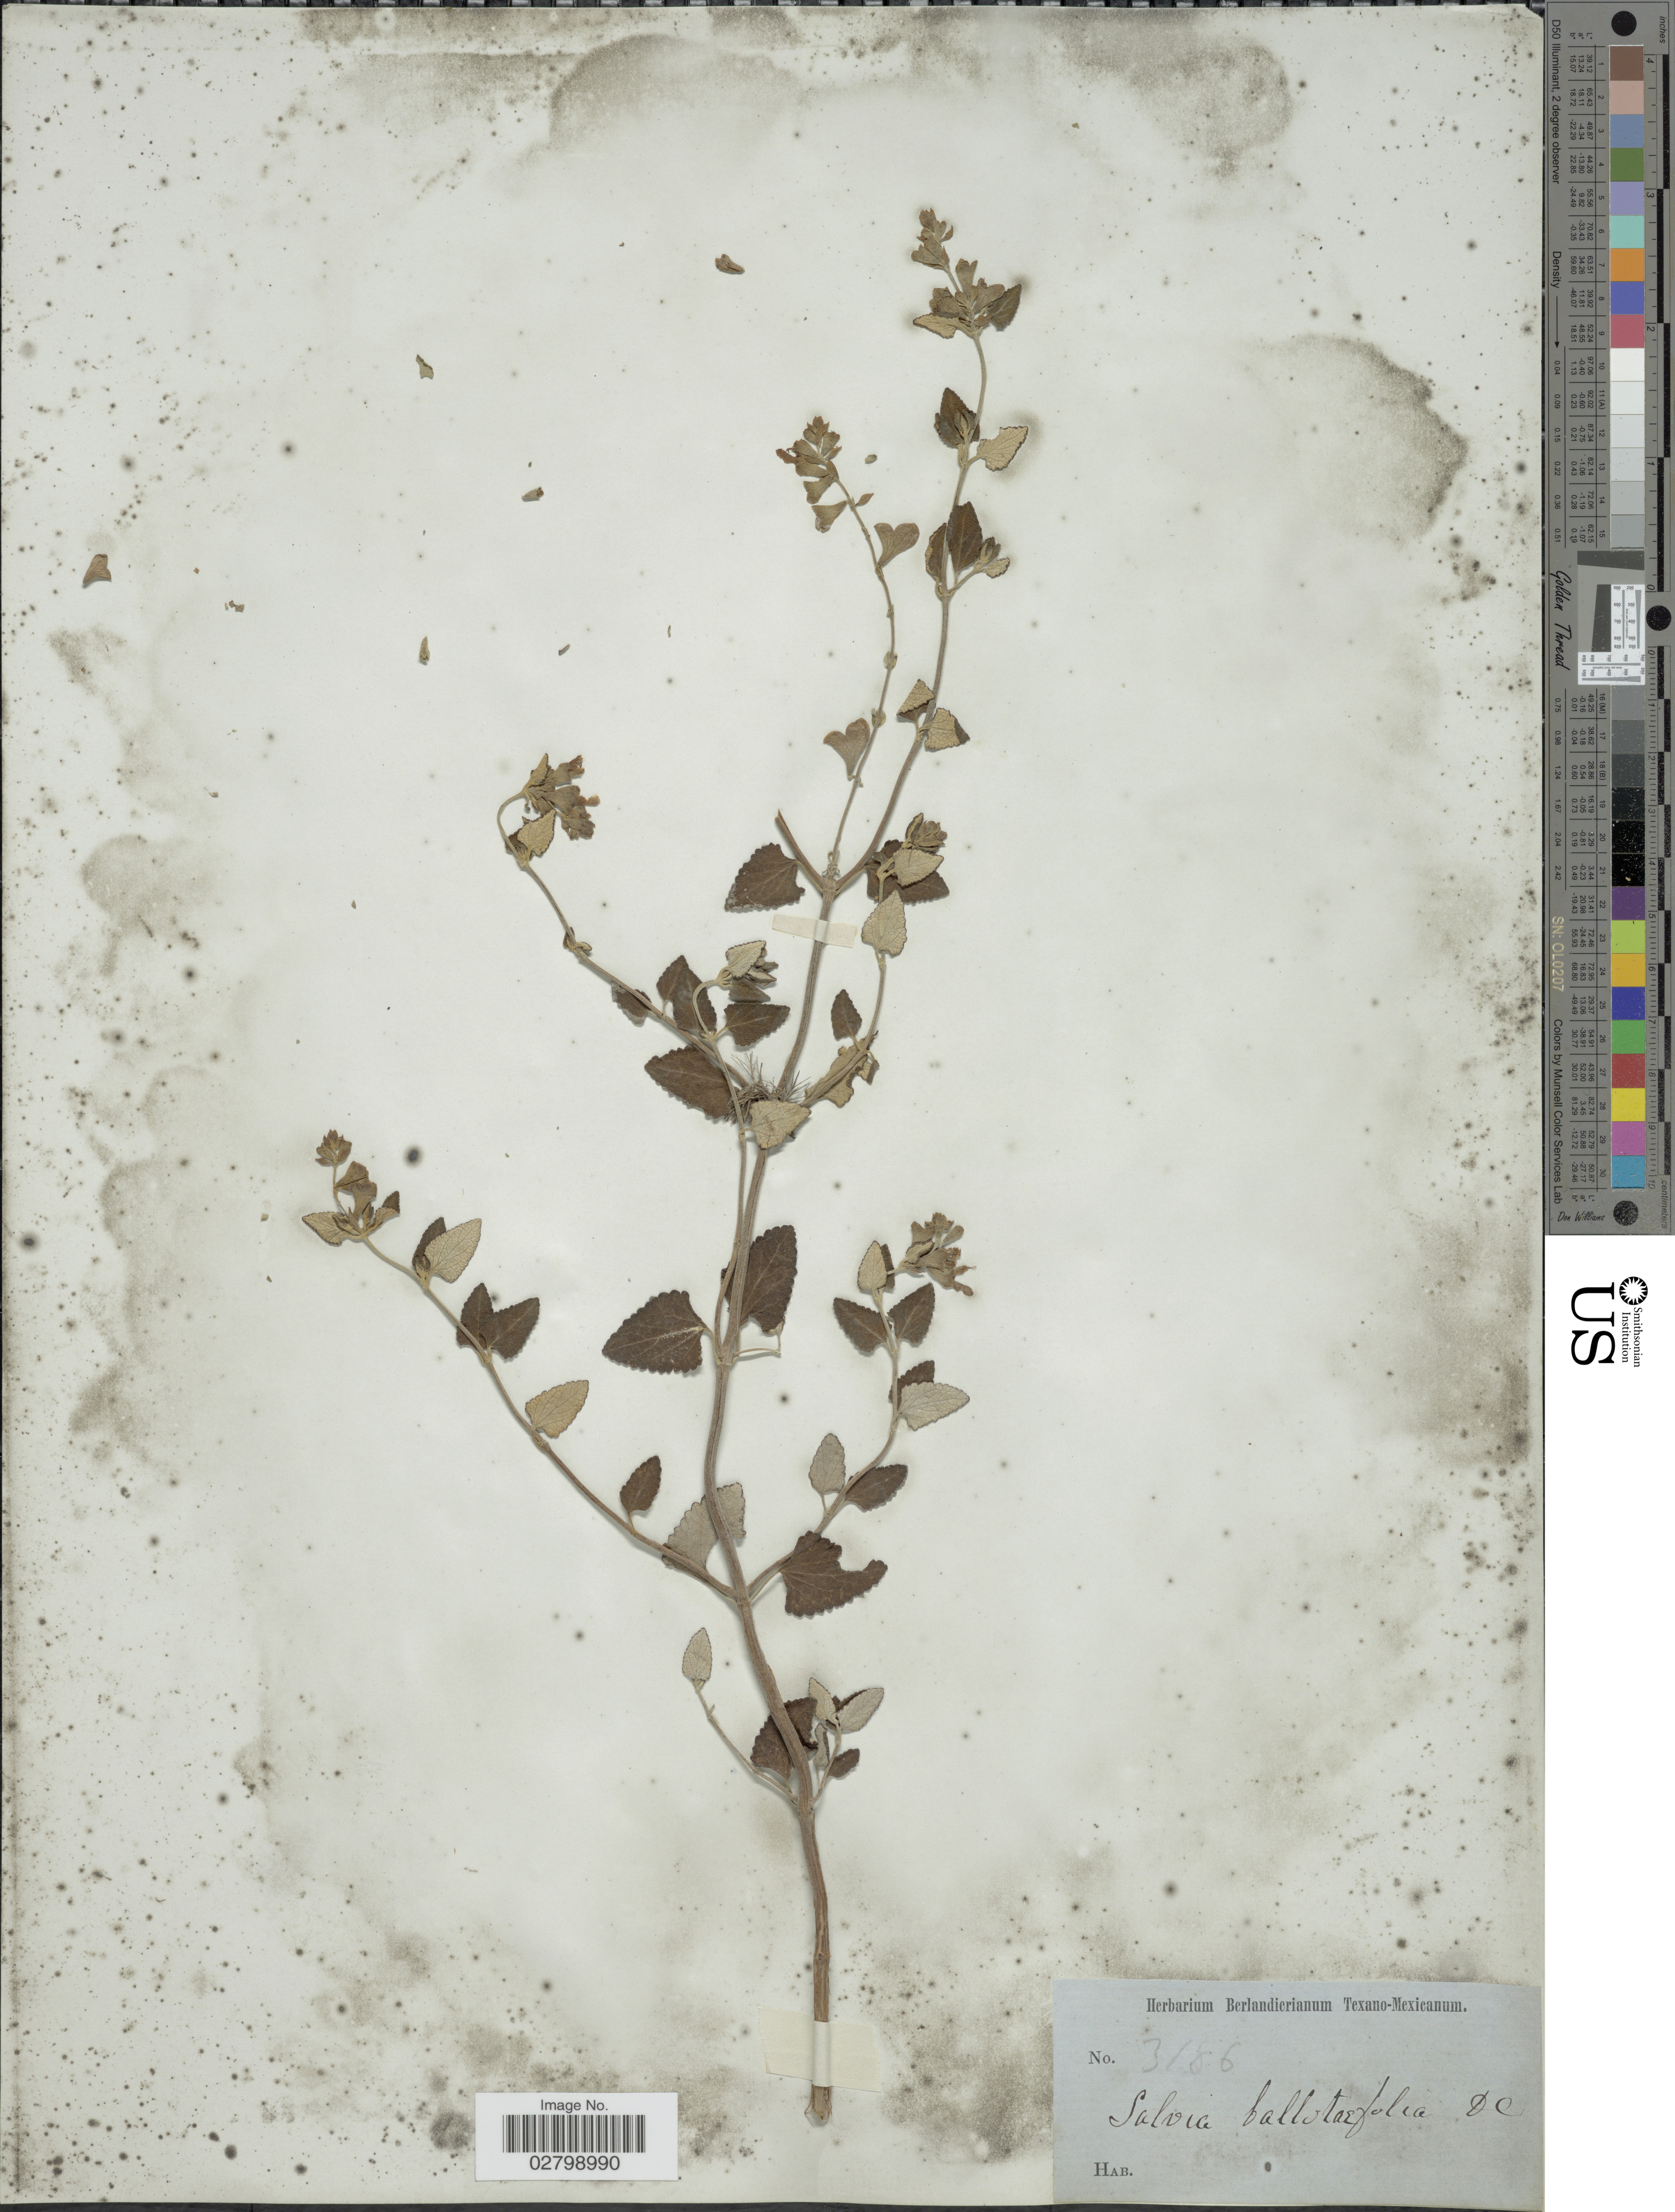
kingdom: Plantae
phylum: Tracheophyta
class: Magnoliopsida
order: Lamiales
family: Lamiaceae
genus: Salvia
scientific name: Salvia ballotiflora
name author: Benth.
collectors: ex Herb. Berlandierianum Texano-Mexicanum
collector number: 3186